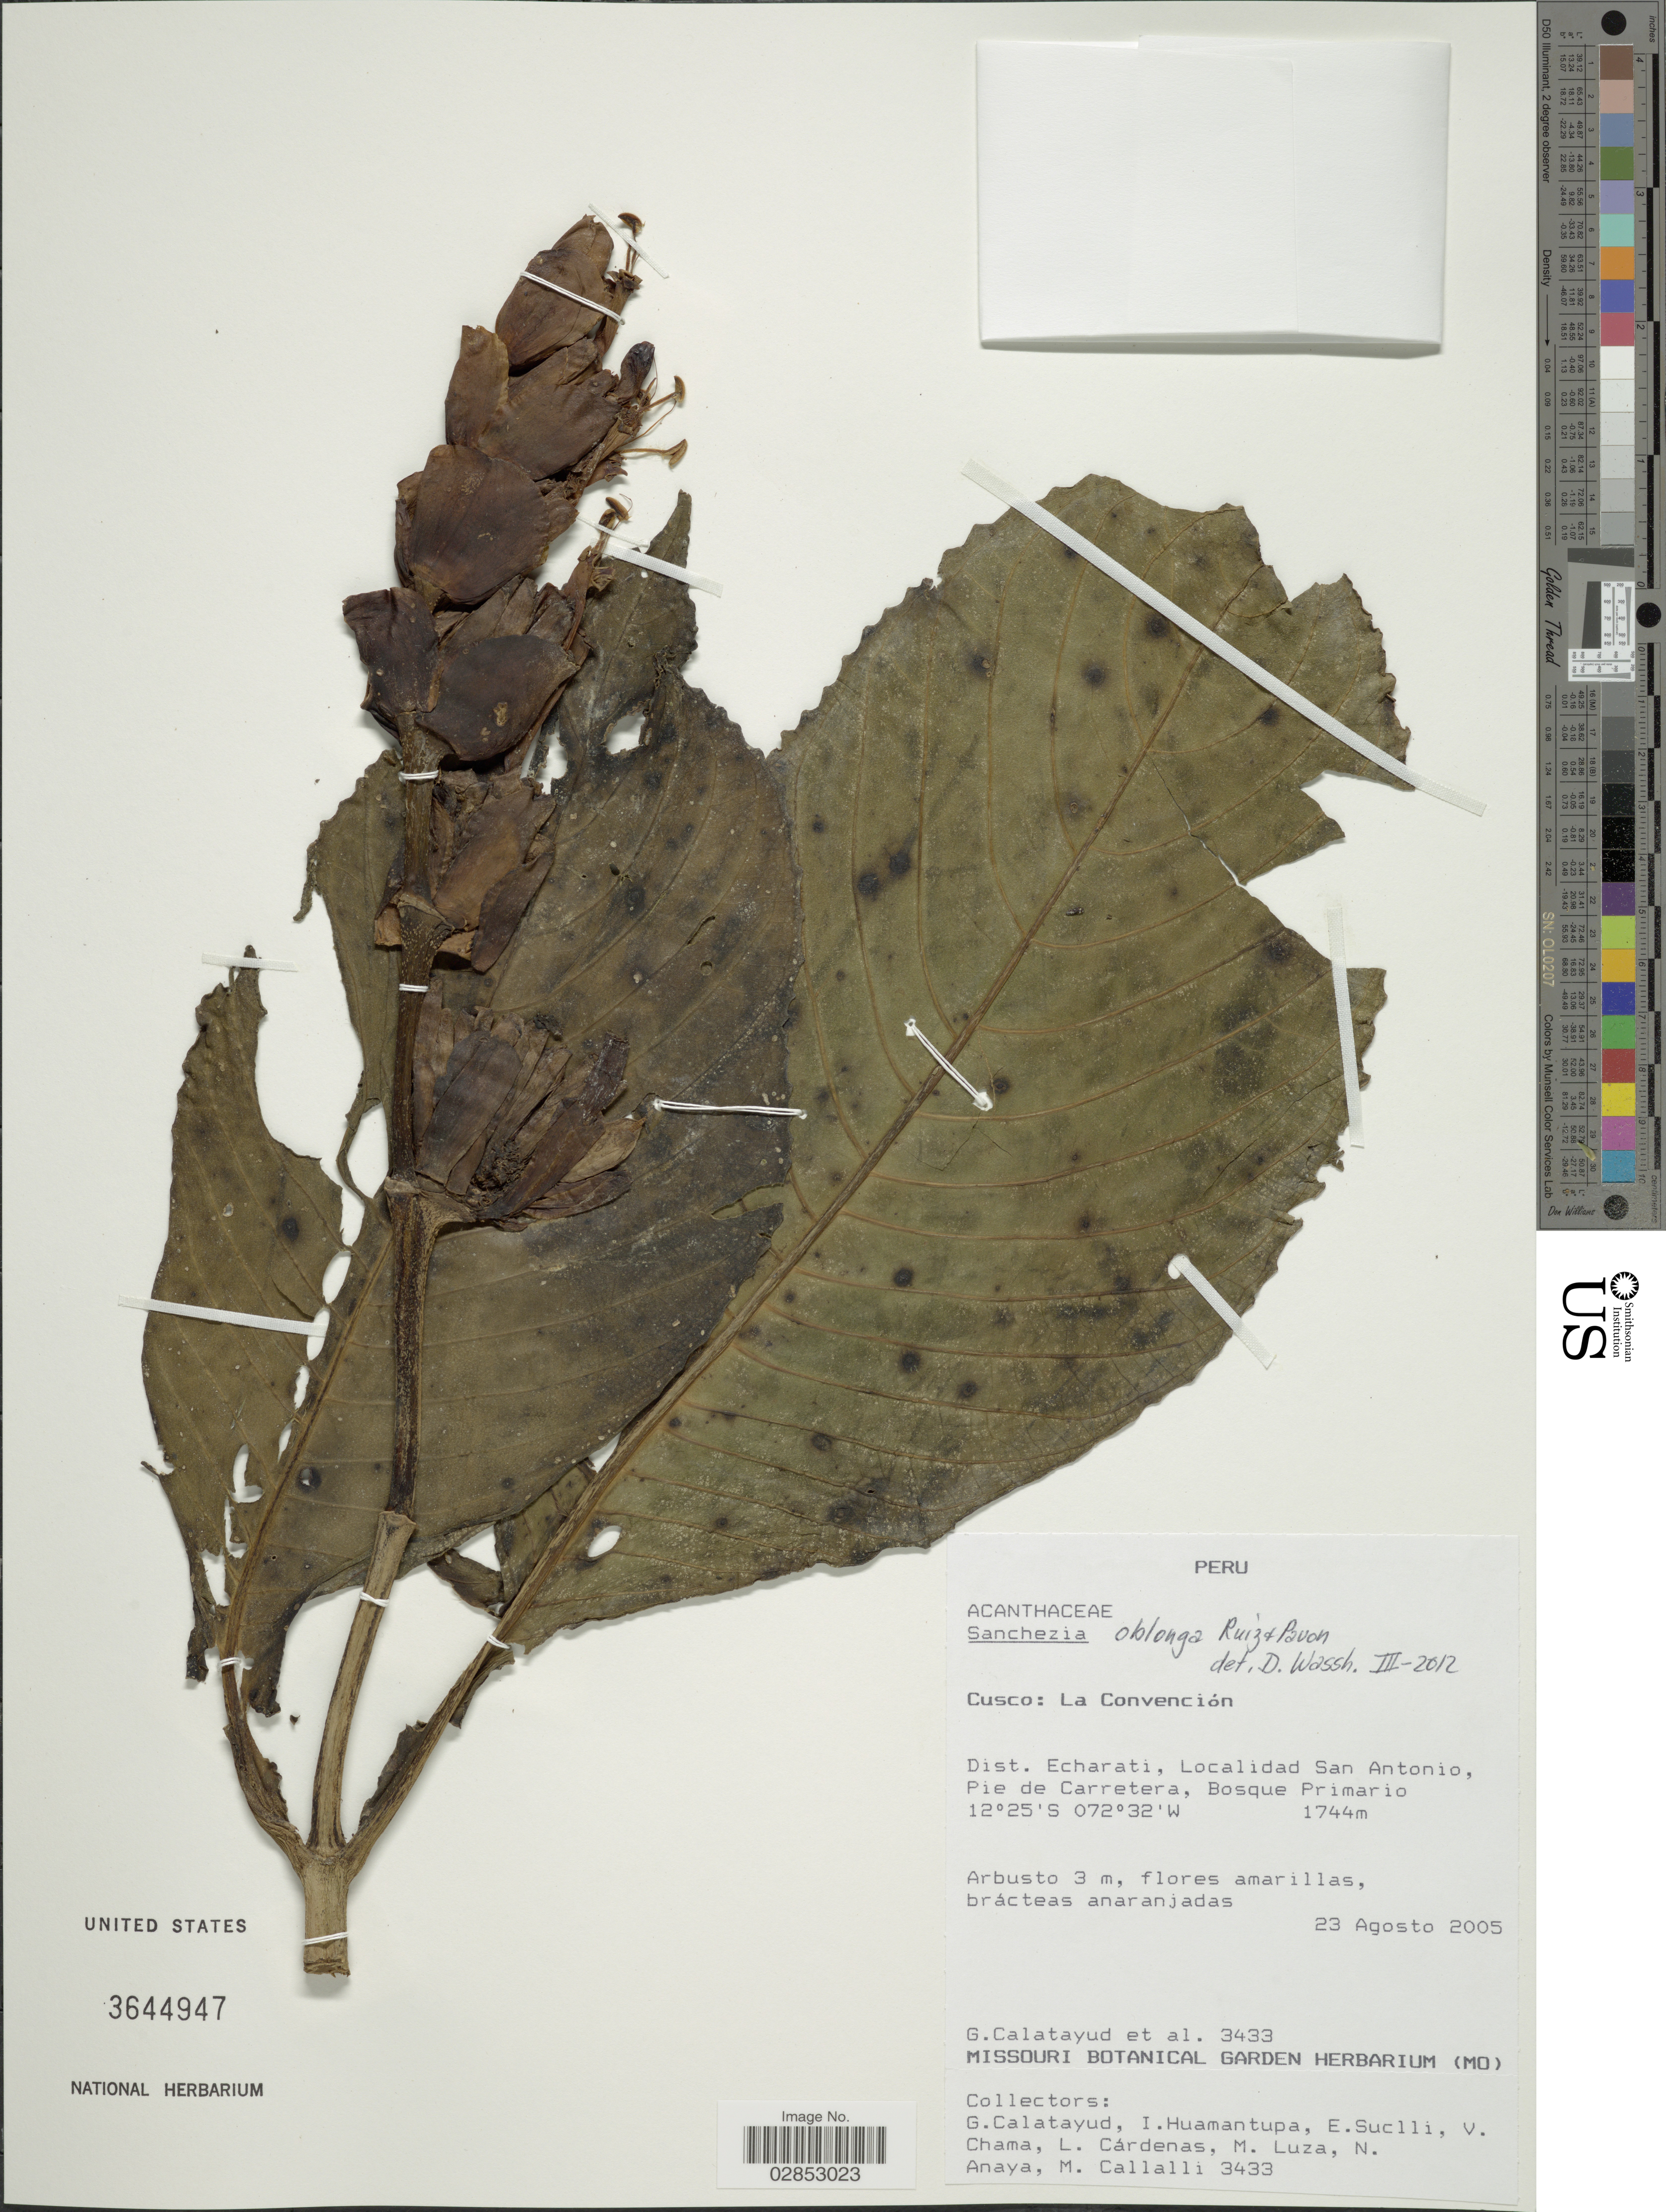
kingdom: Plantae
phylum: Tracheophyta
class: Magnoliopsida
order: Lamiales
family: Acanthaceae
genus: Sanchezia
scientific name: Sanchezia oblonga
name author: Ruiz & Pav.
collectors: G. Calatayud, I. Huamantupa, E. Suclli, V. Chama & et al.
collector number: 3433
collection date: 2005-08-23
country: Peru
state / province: Cusco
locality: La Convención, Dist. Echarati, Localidad San Antonio Pie de Carretera.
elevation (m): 1744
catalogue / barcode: US 3644947